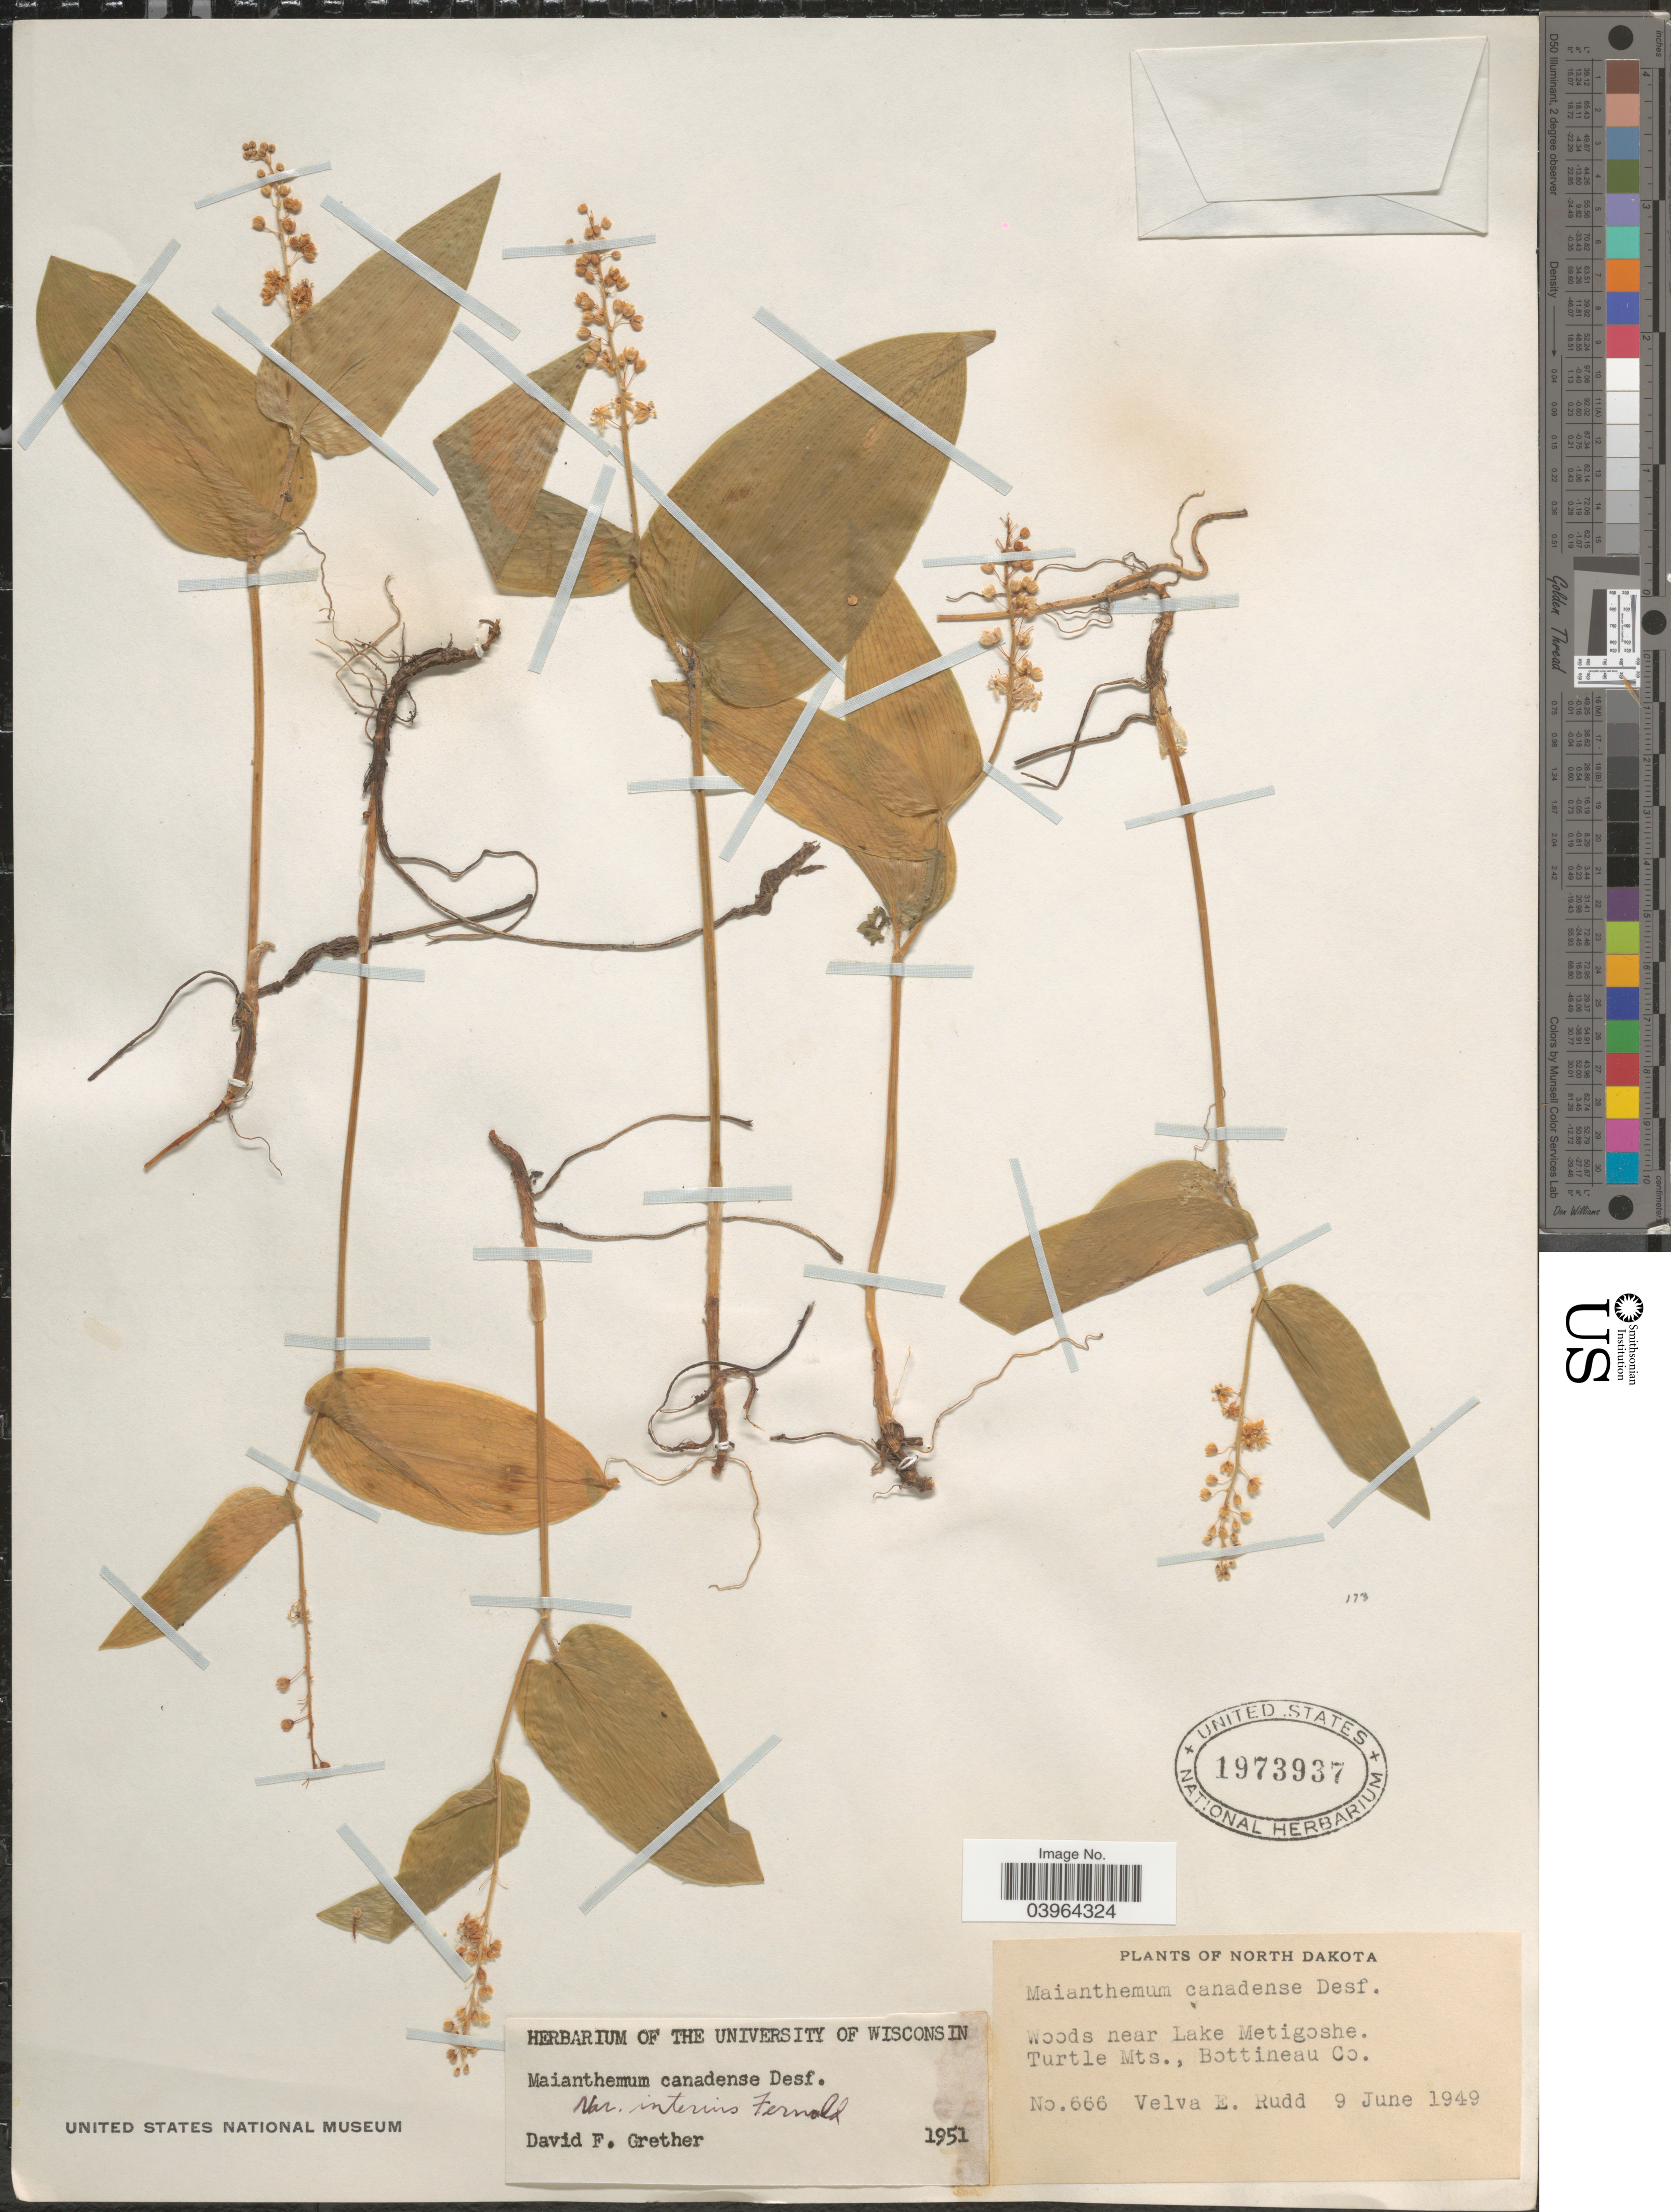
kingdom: Plantae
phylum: Tracheophyta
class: Liliopsida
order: Asparagales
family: Asparagaceae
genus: Maianthemum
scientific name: Maianthemum canadense var. interius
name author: Fernald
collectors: V. E. Rudd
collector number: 666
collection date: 1949-06-09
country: United States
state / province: North Dakota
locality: Woods near Lake Metigoshe. Turtle Mts., Bottineau Co.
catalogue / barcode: US 1973937